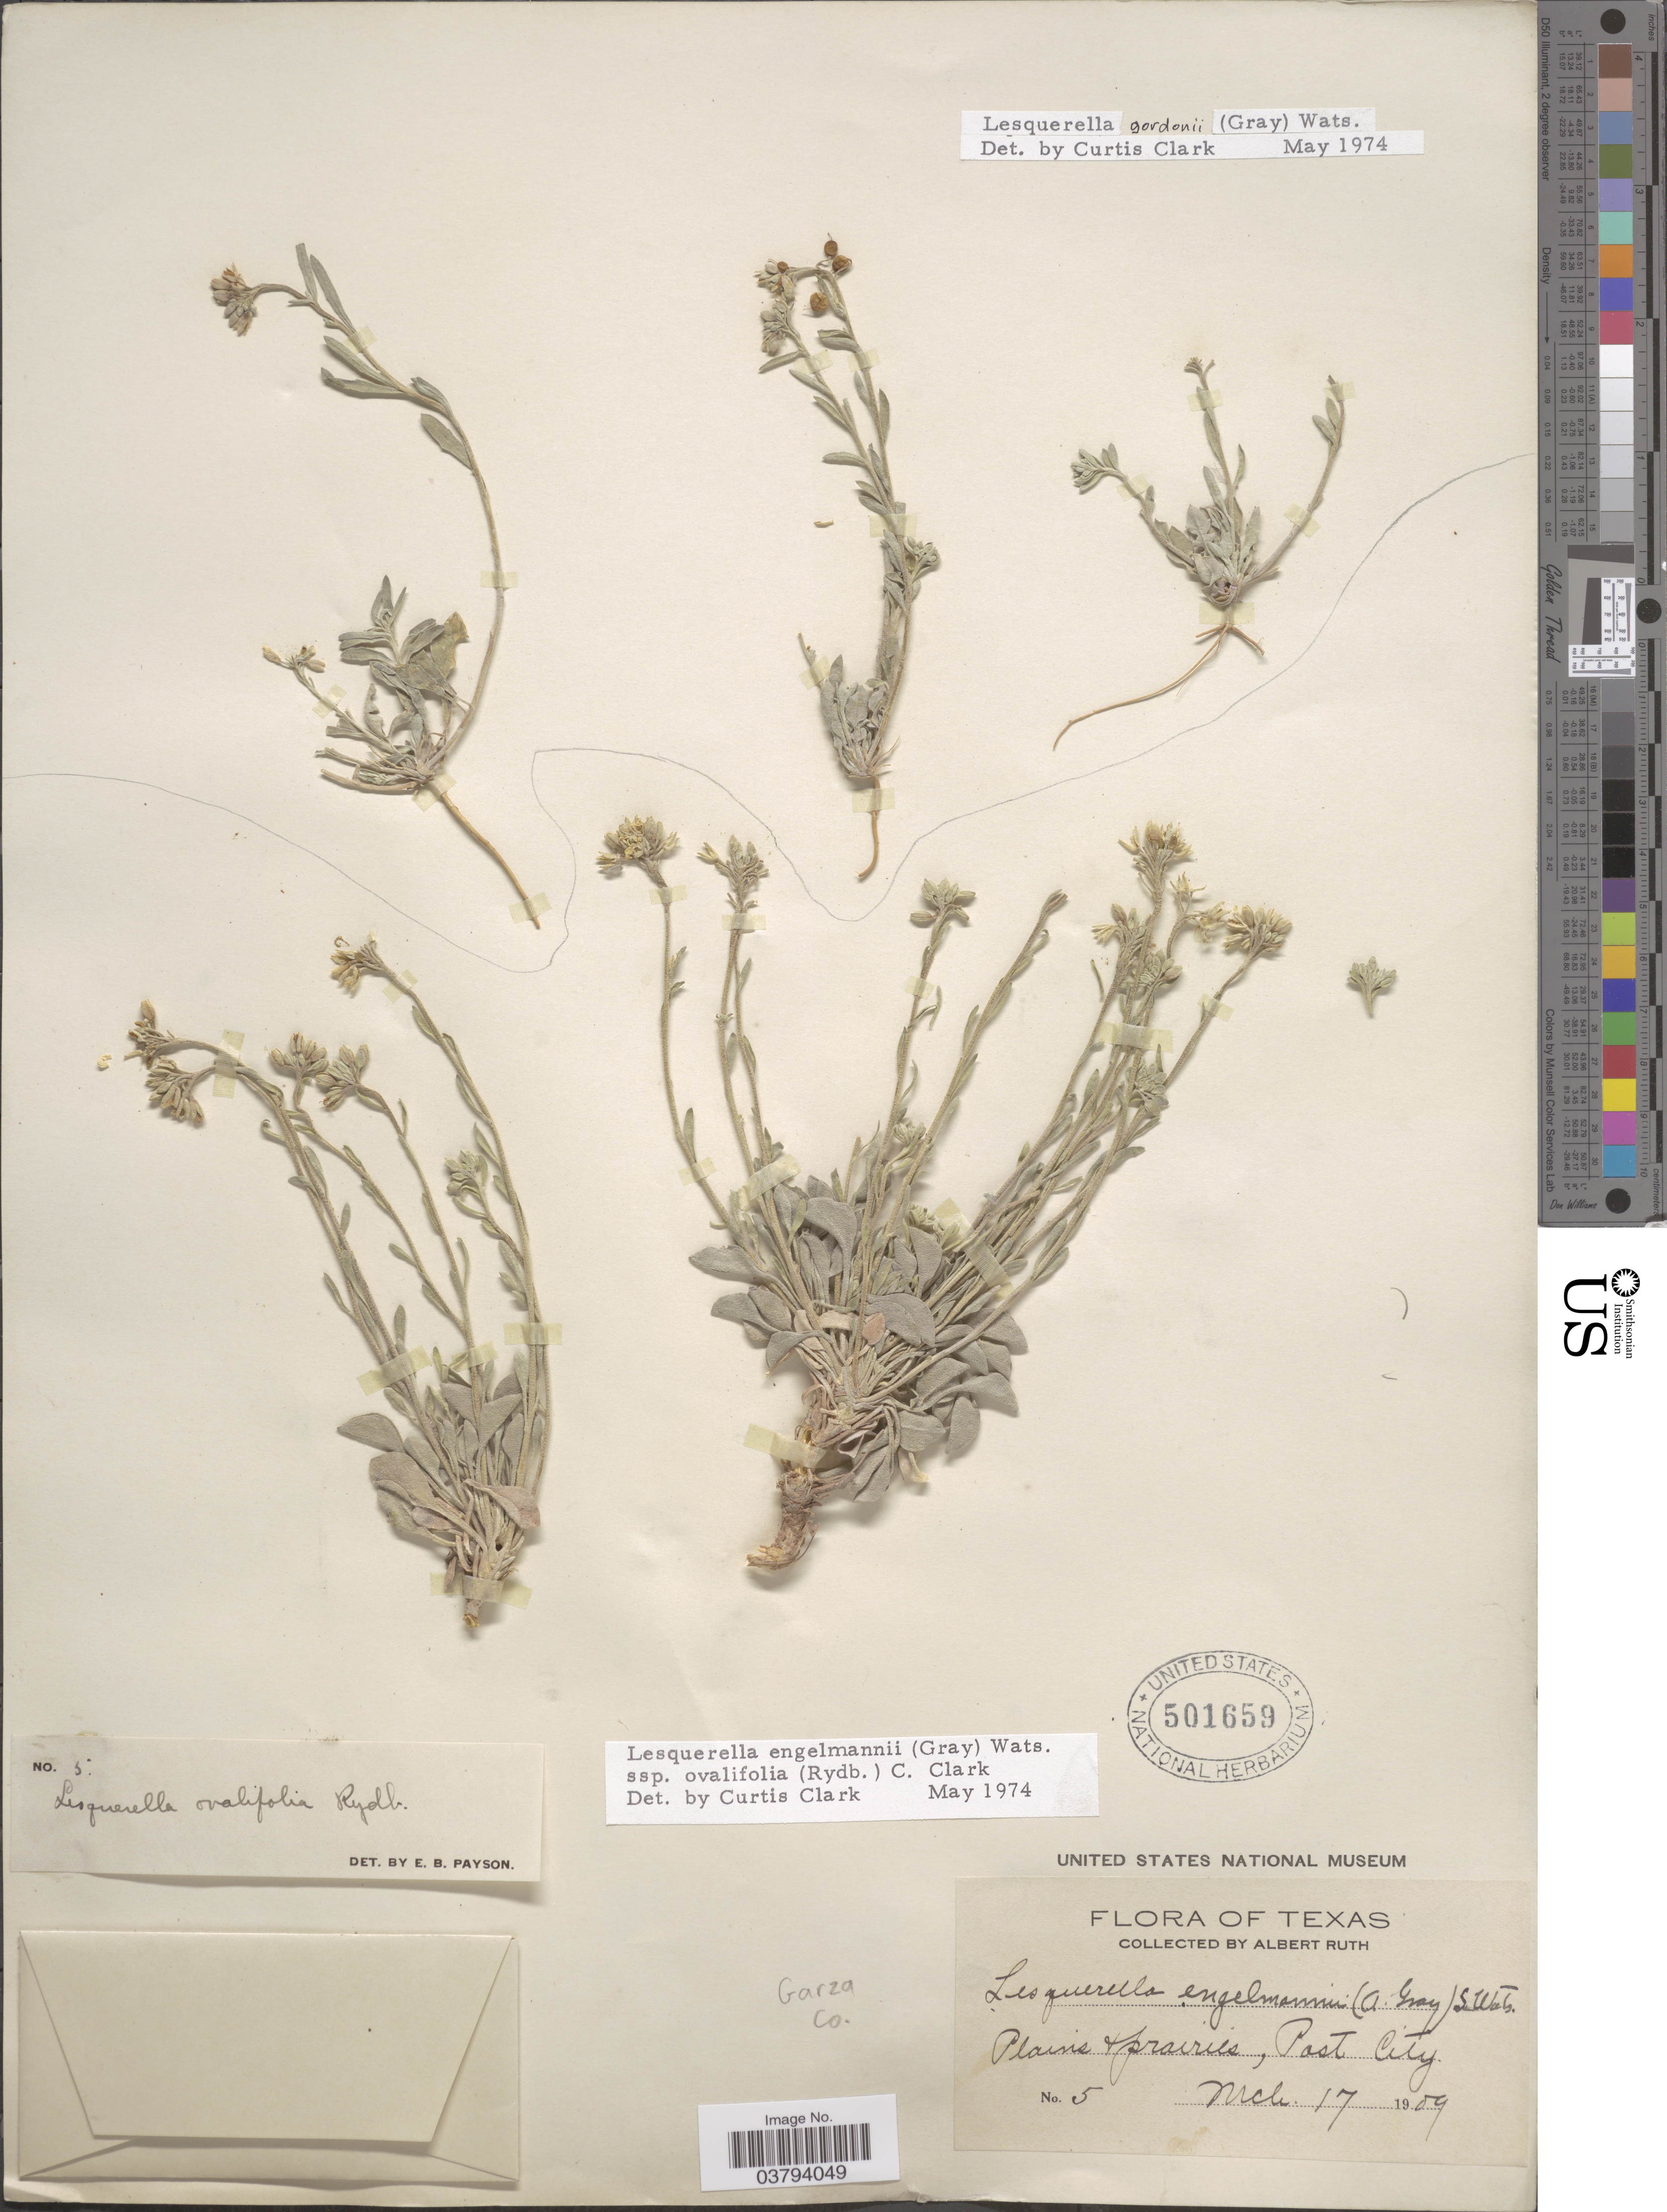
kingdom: Plantae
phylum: Tracheophyta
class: Magnoliopsida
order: Brassicales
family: Brassicaceae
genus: Lesquerella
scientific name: Lesquerella ovalifolia subsp. ovalifolia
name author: Rydb. ex Britton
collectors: A. Ruth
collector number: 5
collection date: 1909-03-17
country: United States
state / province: Texas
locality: Garza Co. Plains & prairies, Post City.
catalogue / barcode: US 501659